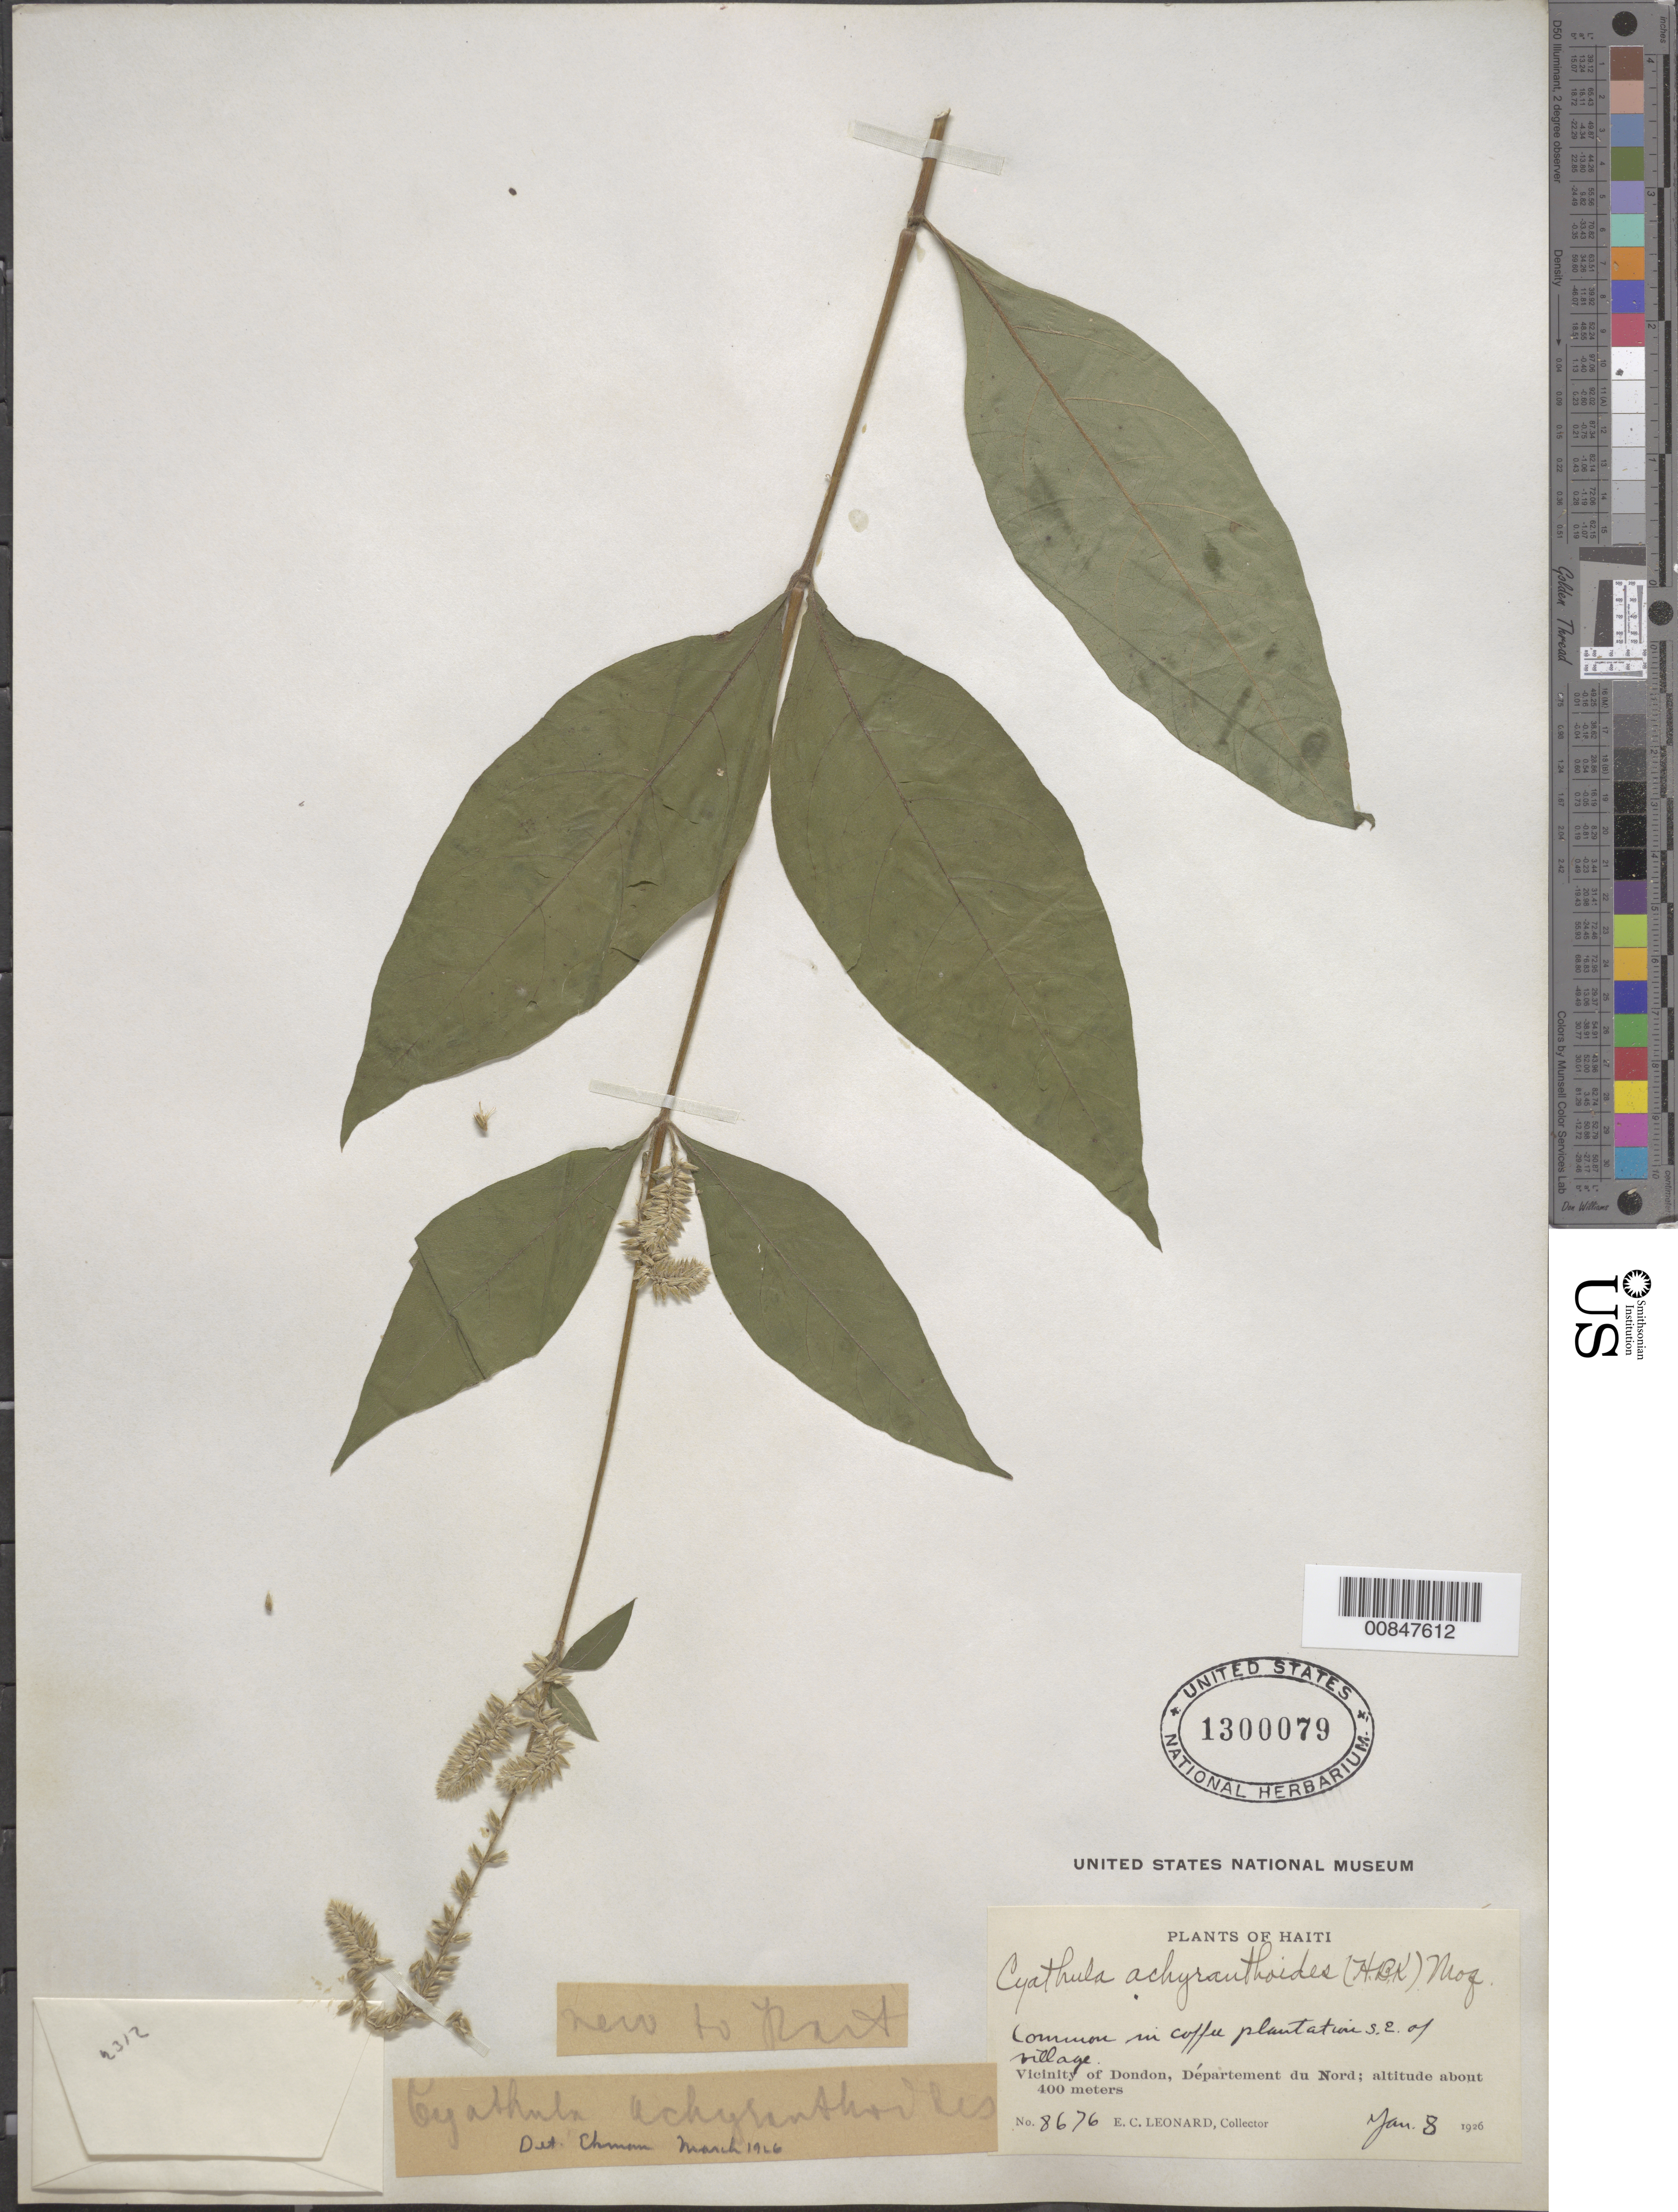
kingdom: Plantae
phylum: Tracheophyta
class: Magnoliopsida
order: Caryophyllales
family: Amaranthaceae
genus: Cyathula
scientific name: Cyathula achyranthoides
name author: (Kunth) Moq.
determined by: Ekman, E. L.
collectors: E. C. Leonard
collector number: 8676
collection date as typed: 08 Jan 1926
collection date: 1926-01-08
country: Haiti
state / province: Nord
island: Hispaniola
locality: Vicinity of Dondon. SE of village.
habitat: Common in coffee plantations.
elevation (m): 400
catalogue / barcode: US 1300079